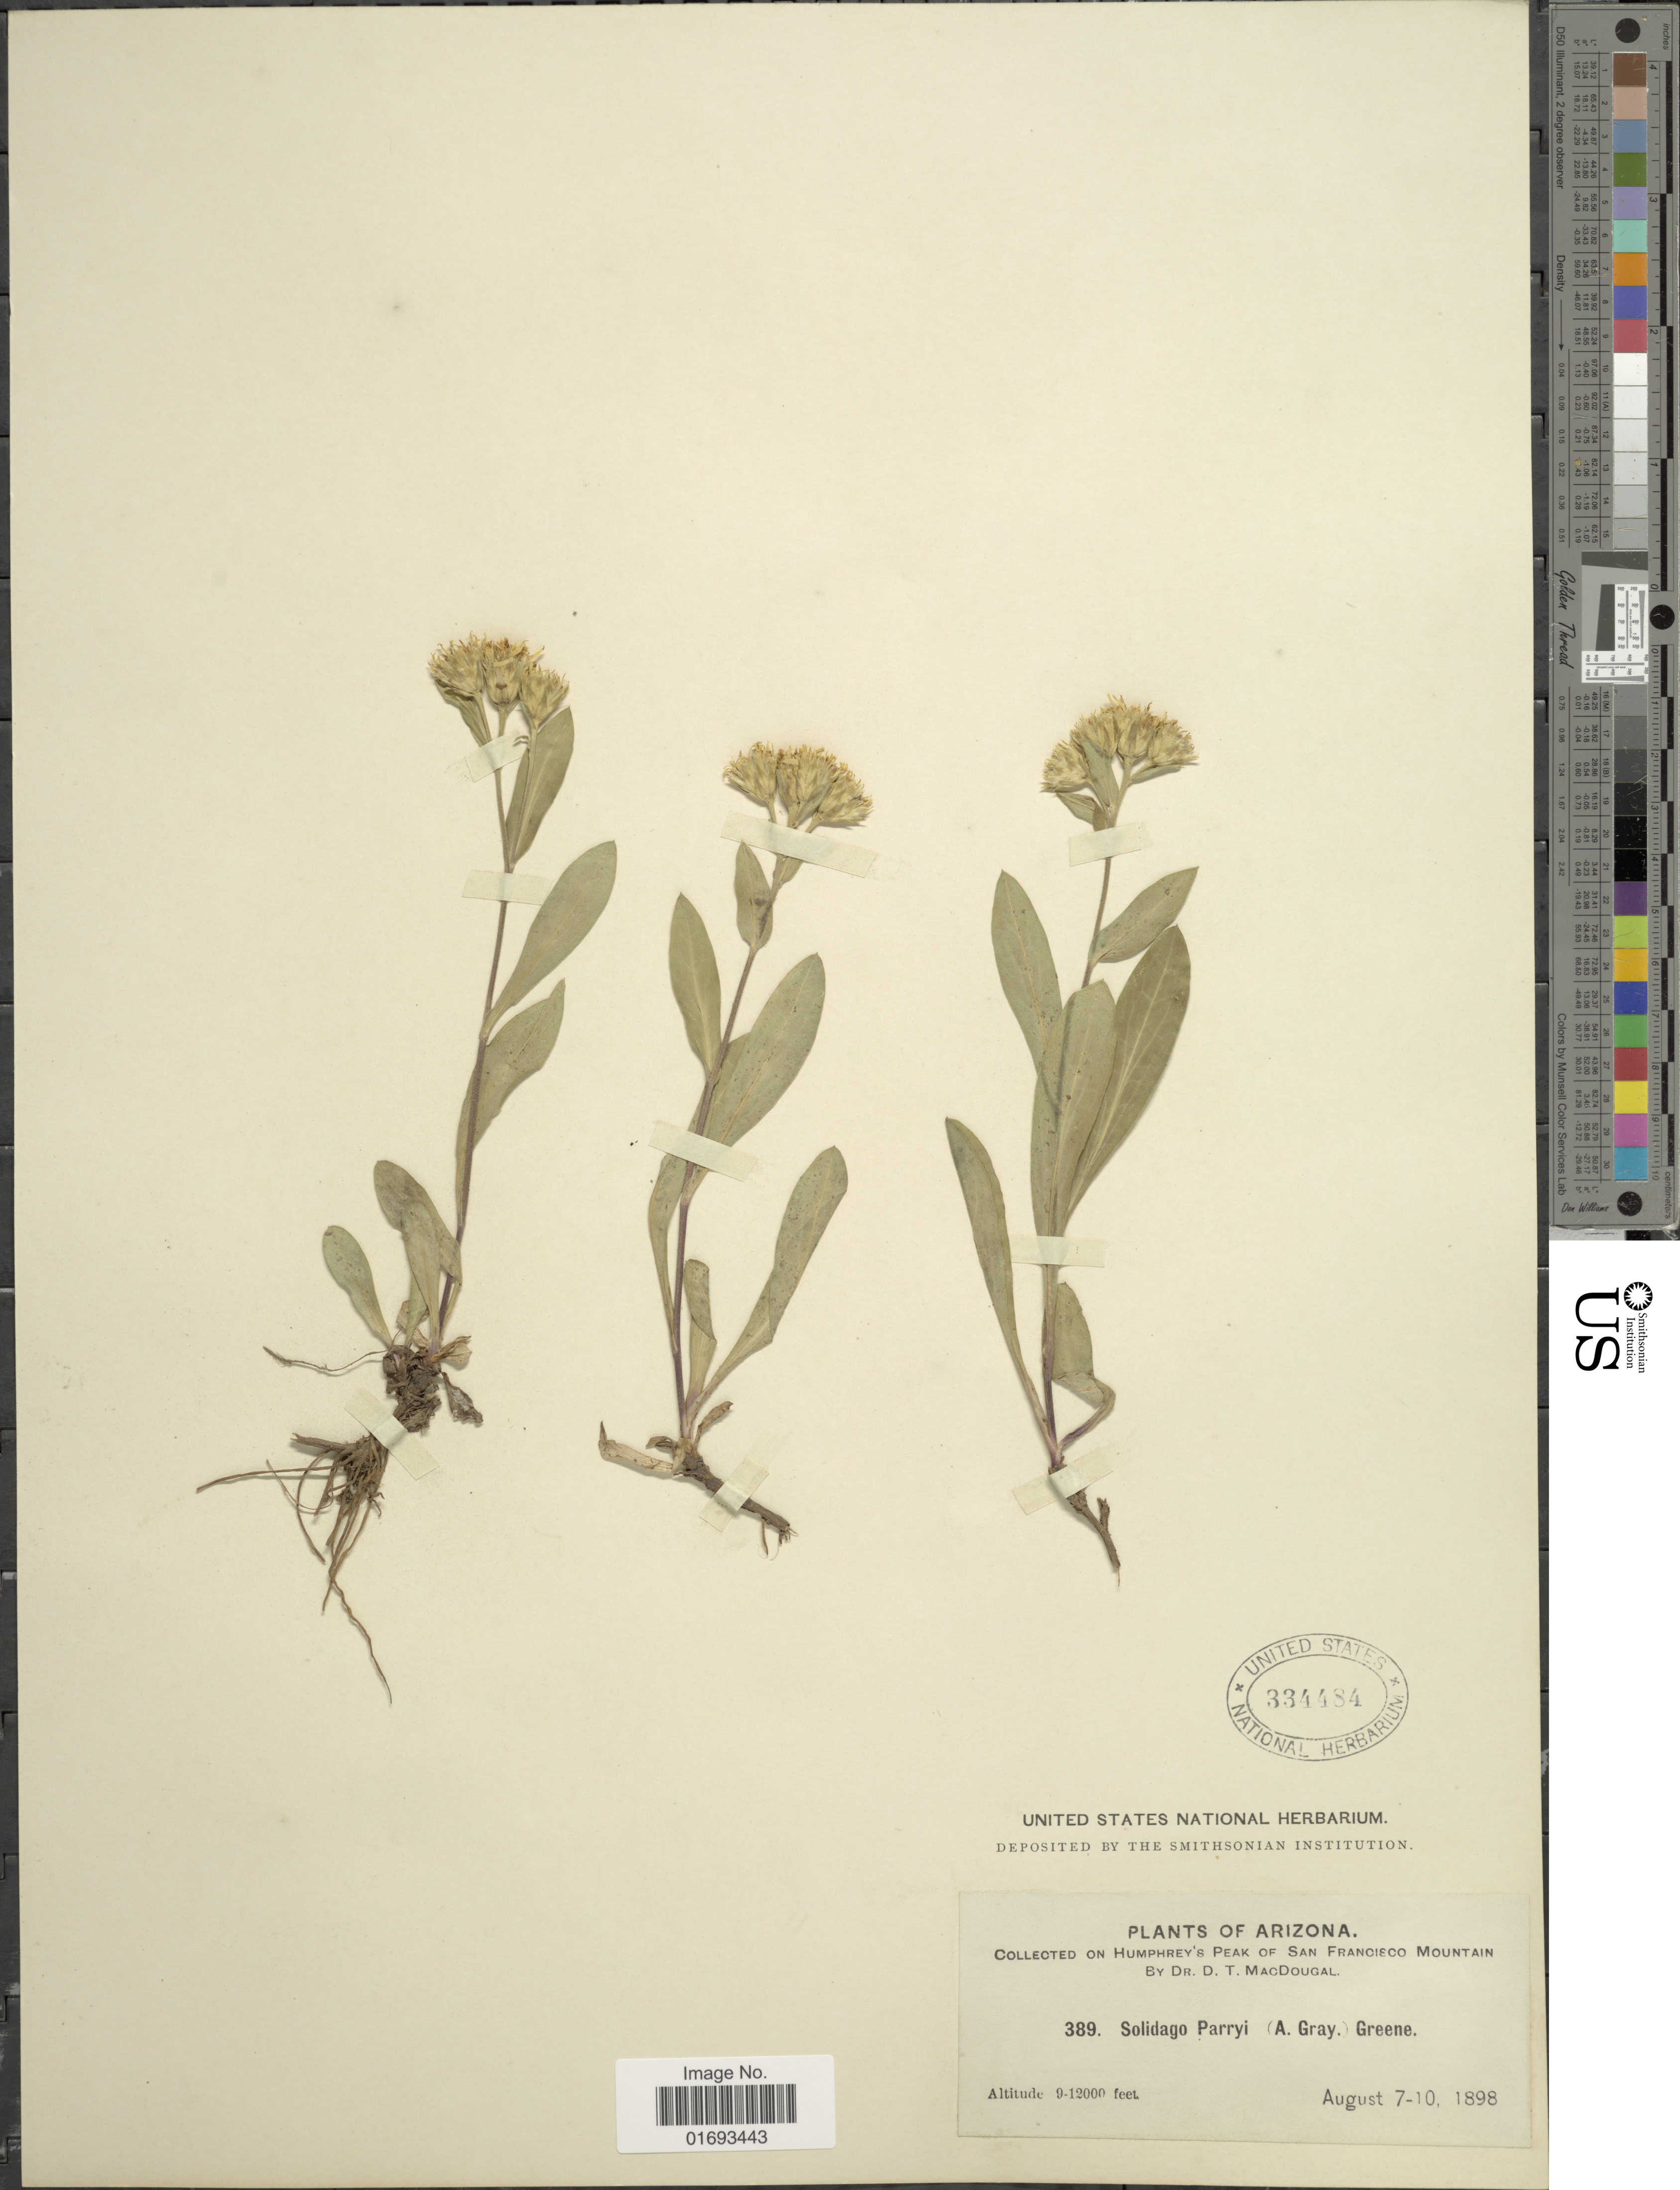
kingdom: Plantae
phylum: Tracheophyta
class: Magnoliopsida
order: Asterales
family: Asteraceae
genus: Oreochrysum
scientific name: Oreochrysum parryi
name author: (A. Gray) Rydb.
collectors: D. T. MacDougal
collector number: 389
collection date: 1898-08-07/1898-08-10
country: United States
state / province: Arizona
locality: Humprey's Peak of San Francisco Mountain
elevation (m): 2743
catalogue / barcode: US 334484